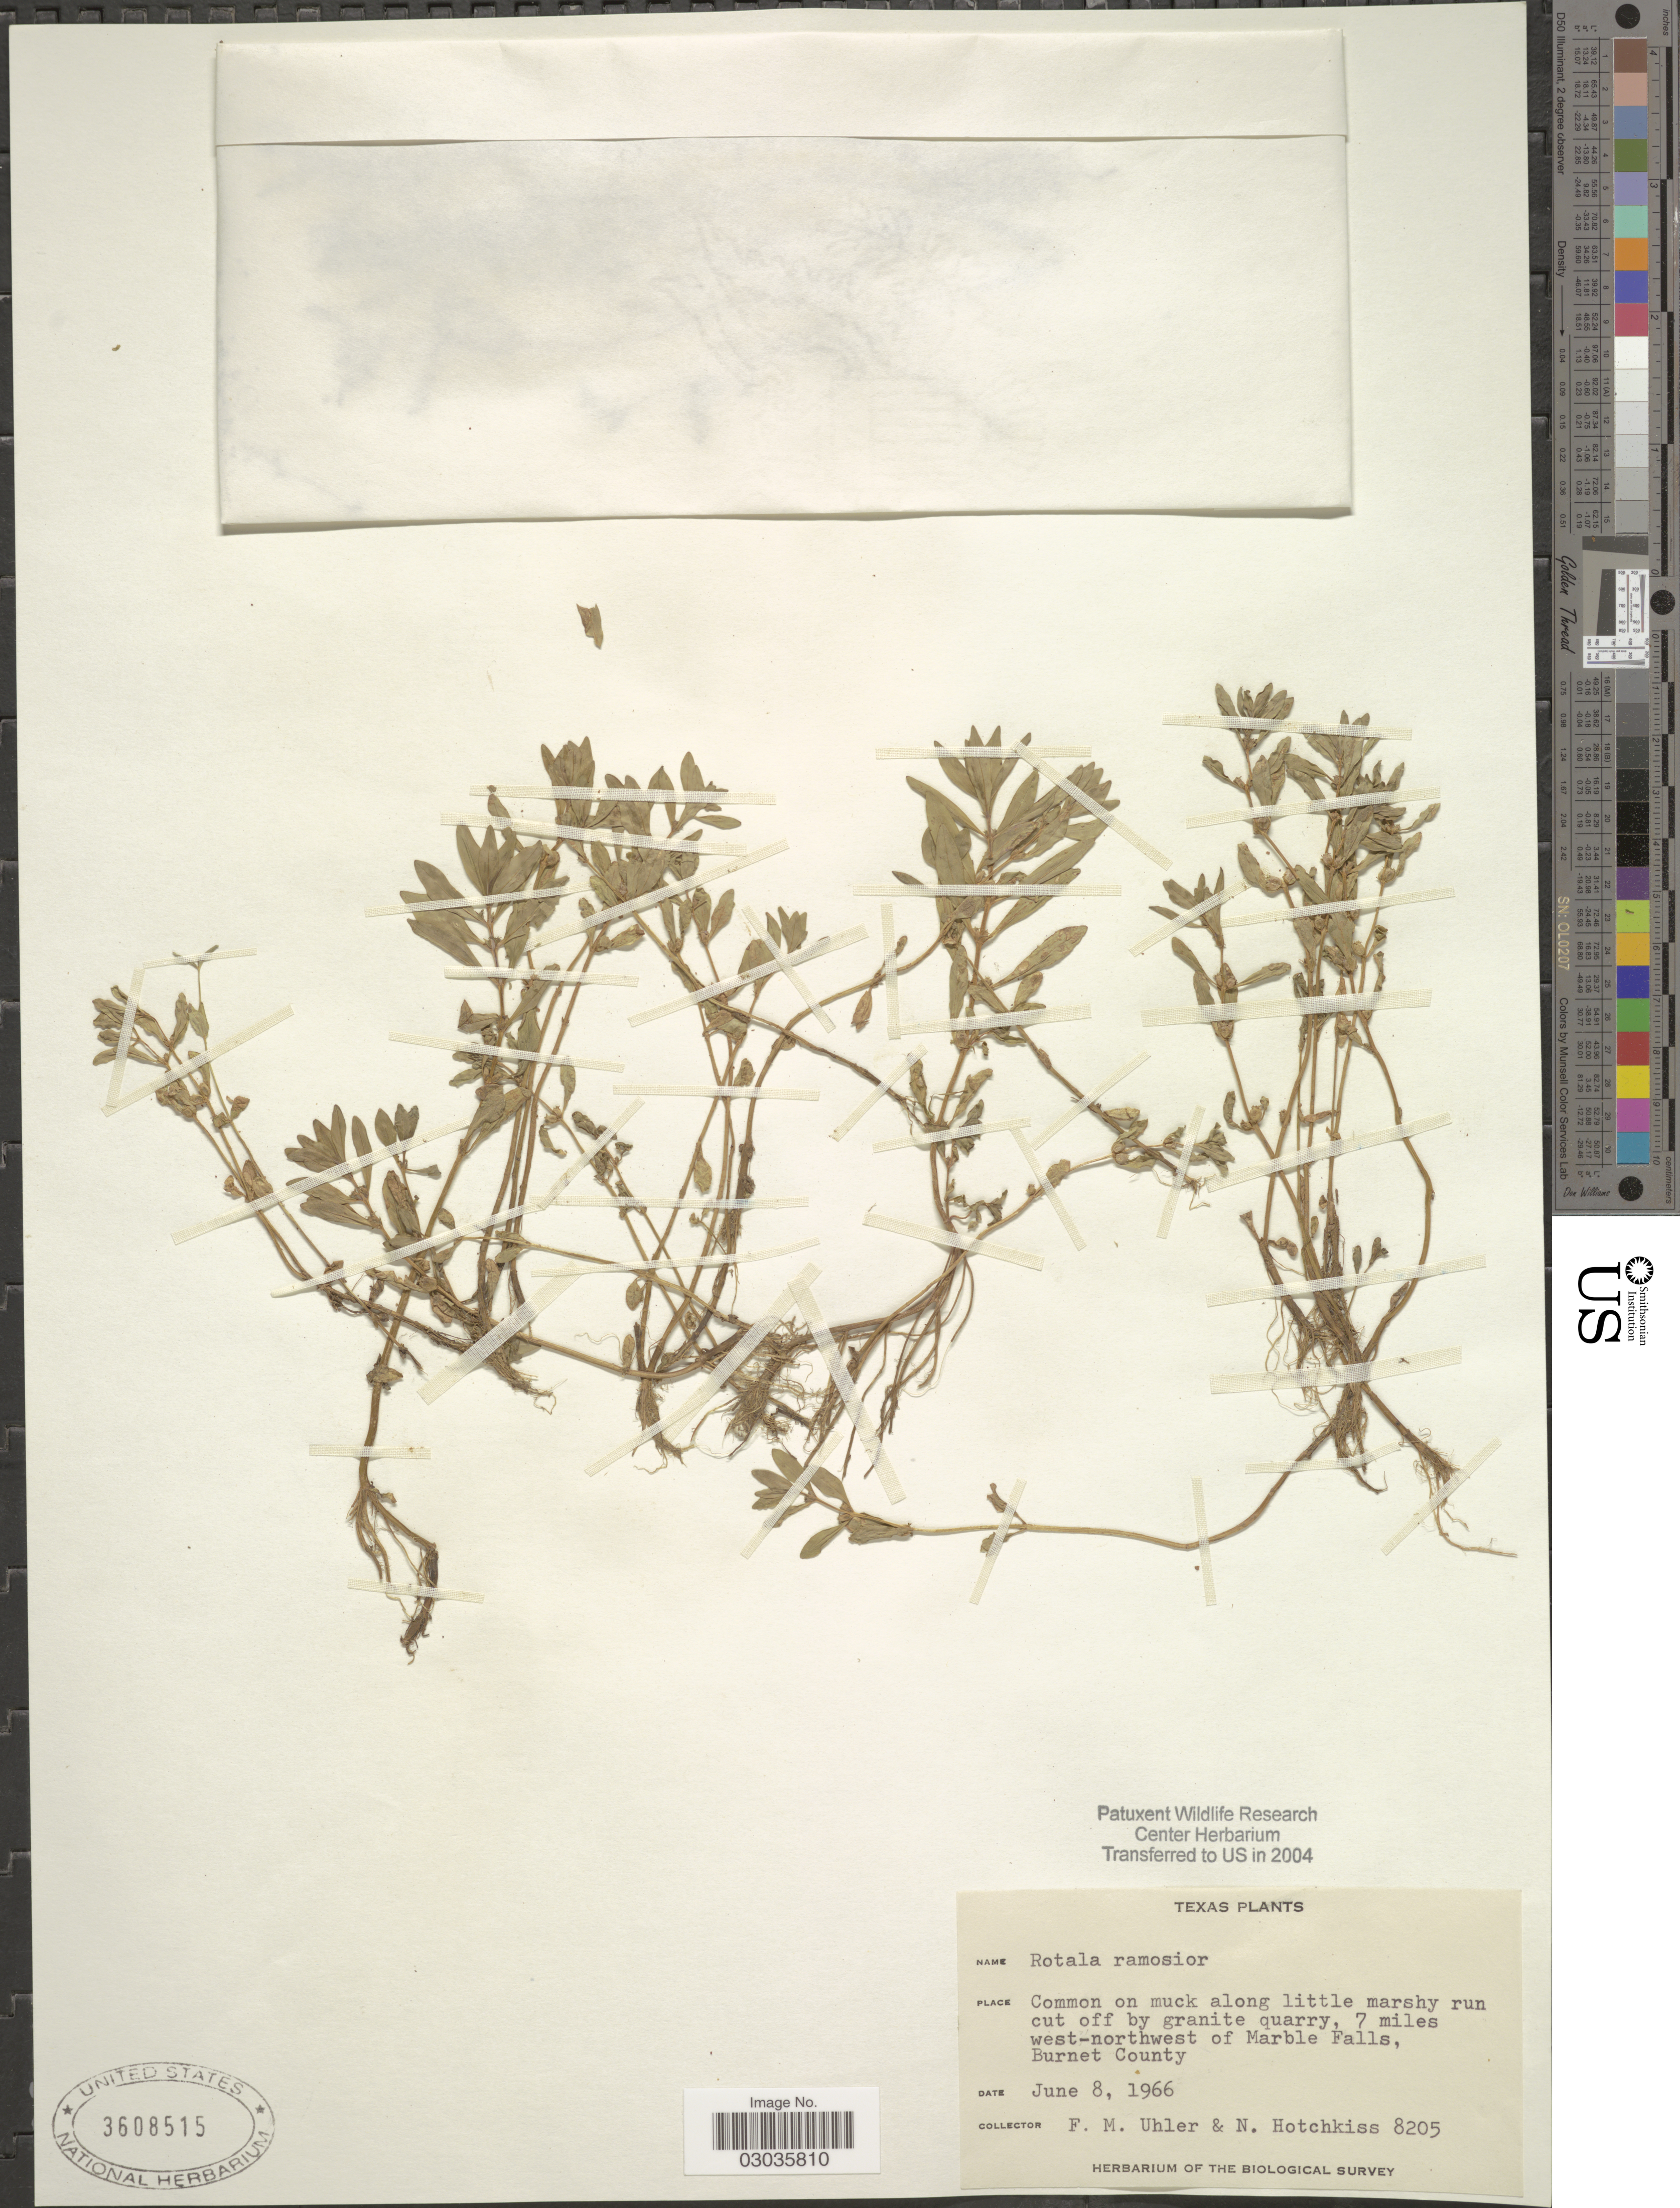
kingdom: Plantae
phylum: Tracheophyta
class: Magnoliopsida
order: Myrtales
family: Lythraceae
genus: Rotala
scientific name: Rotala ramosior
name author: (L.) Koehne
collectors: F. M. Uhler & N. Hotchkiss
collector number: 8205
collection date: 1966-06-08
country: United States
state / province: Texas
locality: Common on muck along along little marshy run cut off by granite quarry, 7 miles west-northwest of Marble Falls, Burnet County.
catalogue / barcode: US 3608515